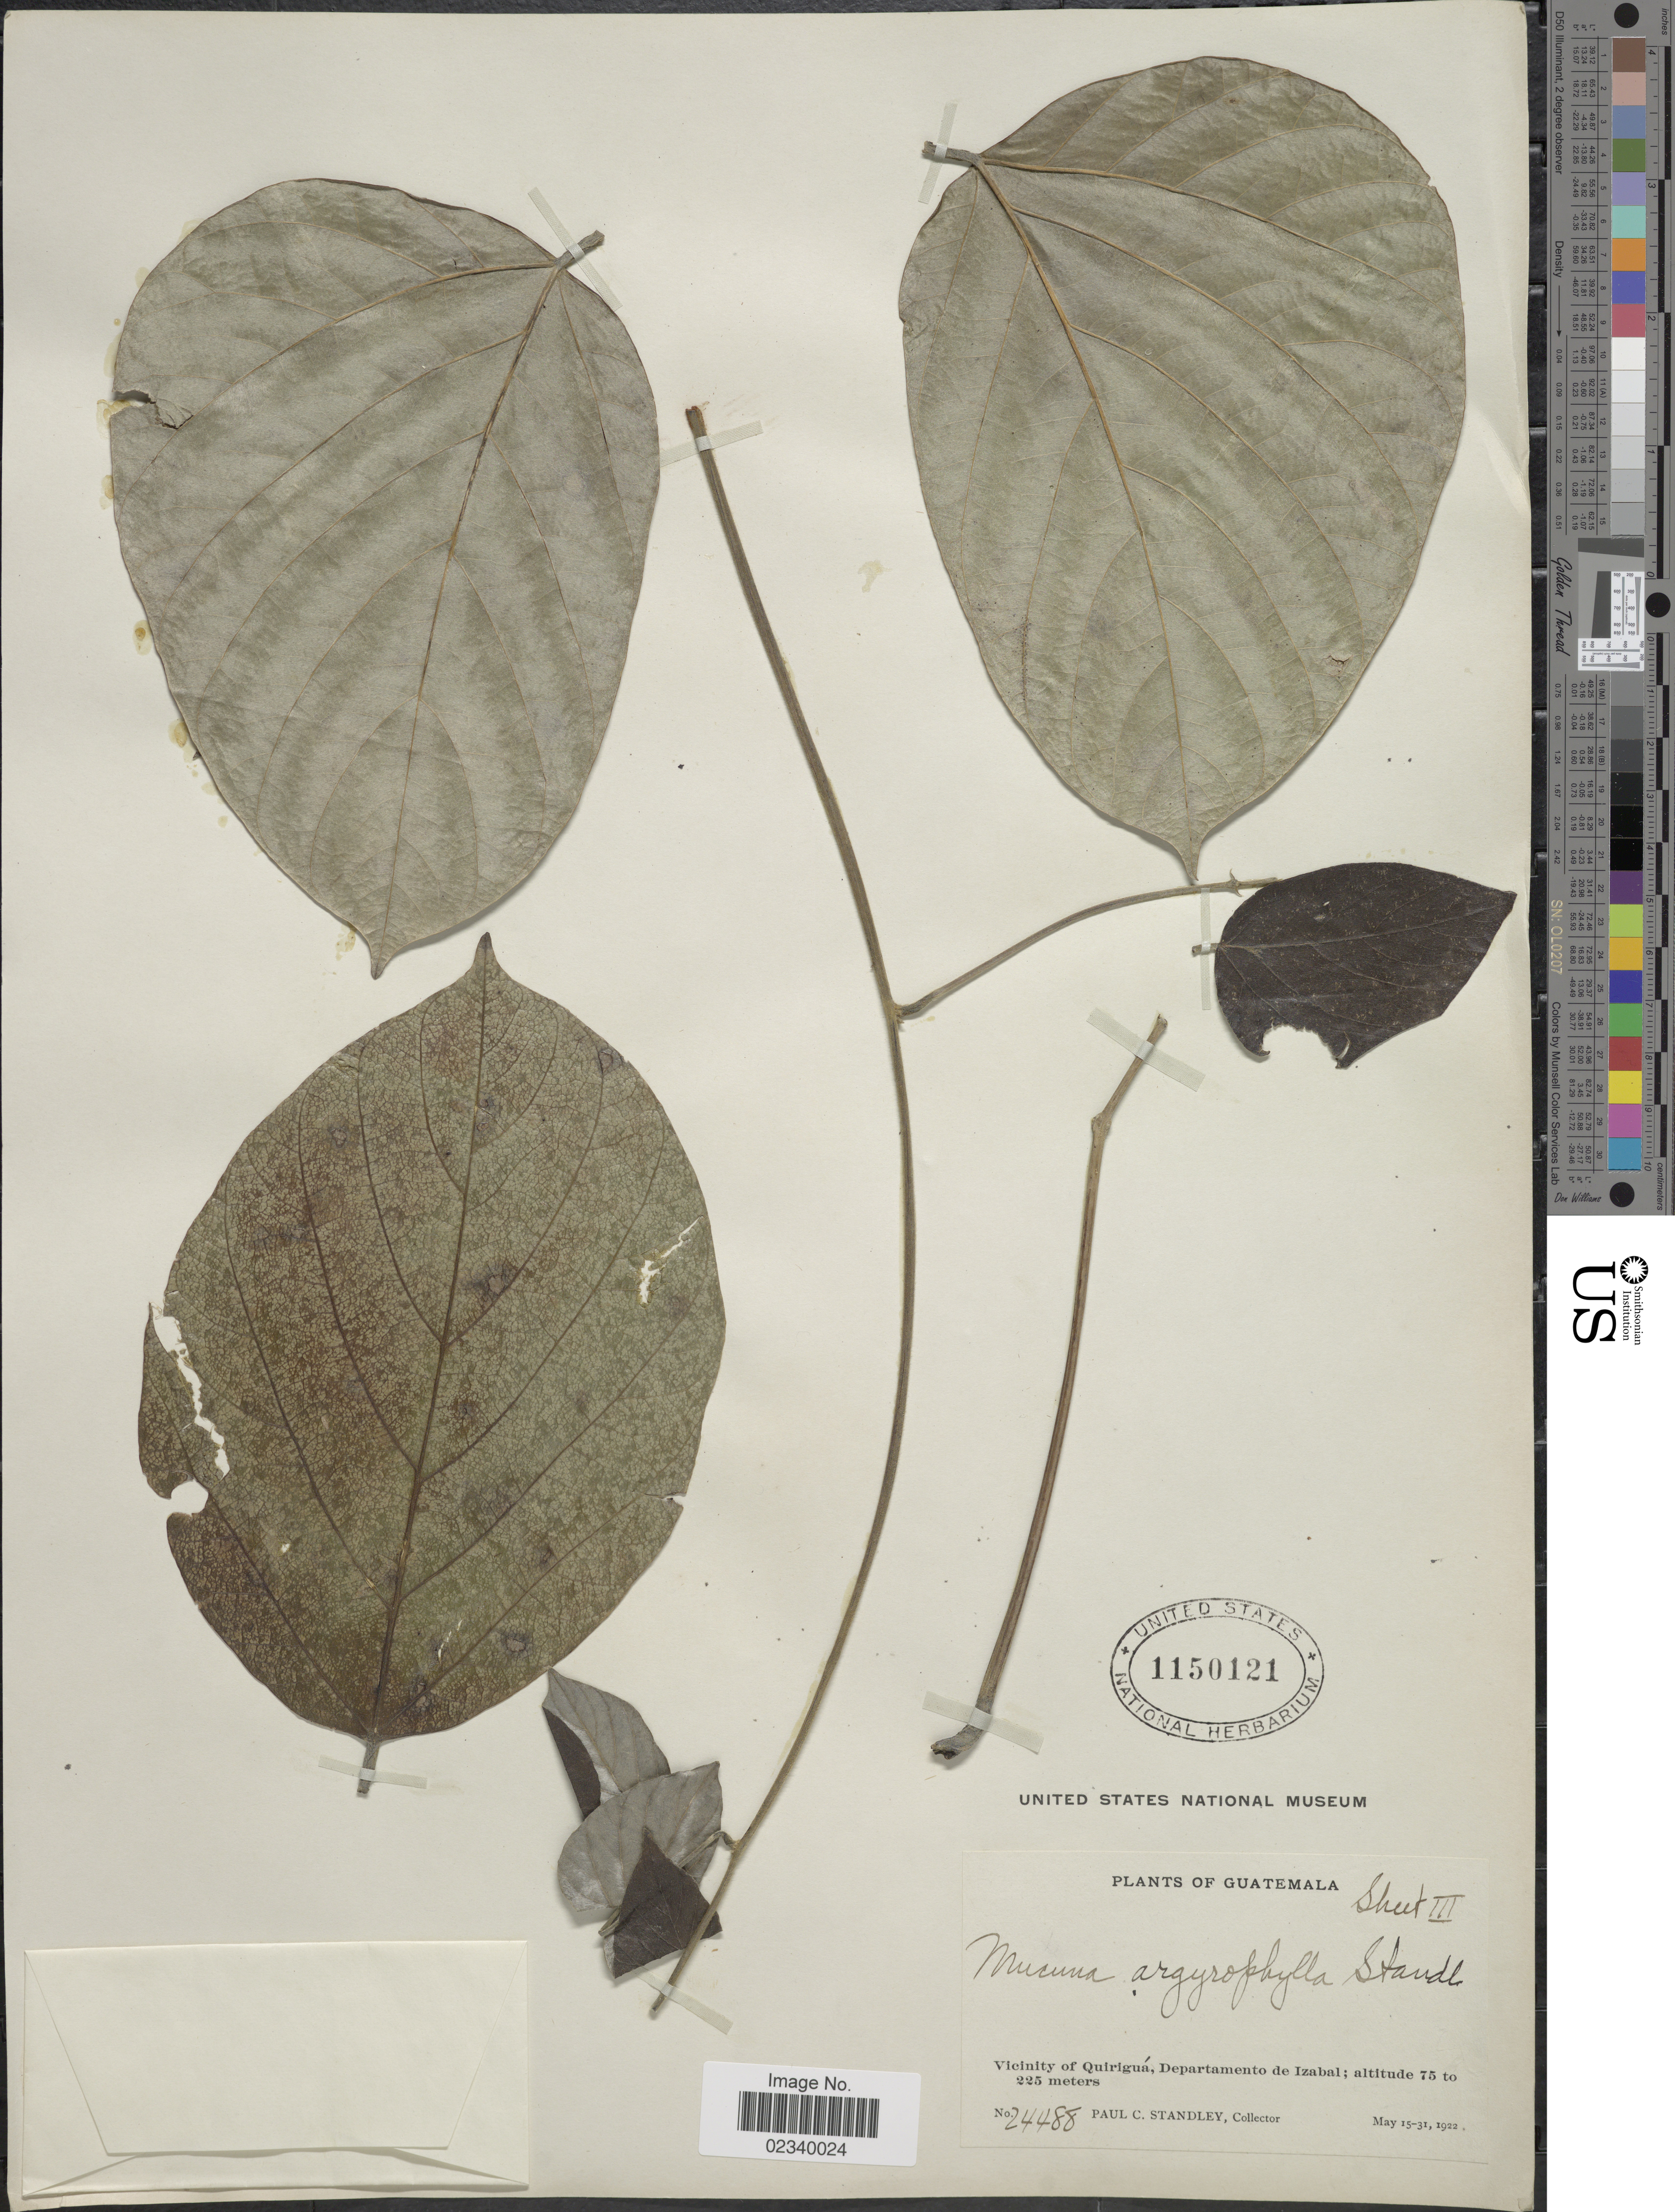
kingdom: Plantae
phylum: Tracheophyta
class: Magnoliopsida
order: Fabales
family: Fabaceae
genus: Mucuna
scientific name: Mucuna argyrophylla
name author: Standl.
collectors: P. C. Standley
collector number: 24488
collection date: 1922-05-15/1922-05-31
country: Guatemala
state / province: Izabal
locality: Vicinity of Quiriguá, Departamento de Izabal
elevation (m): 75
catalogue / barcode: US 1150121